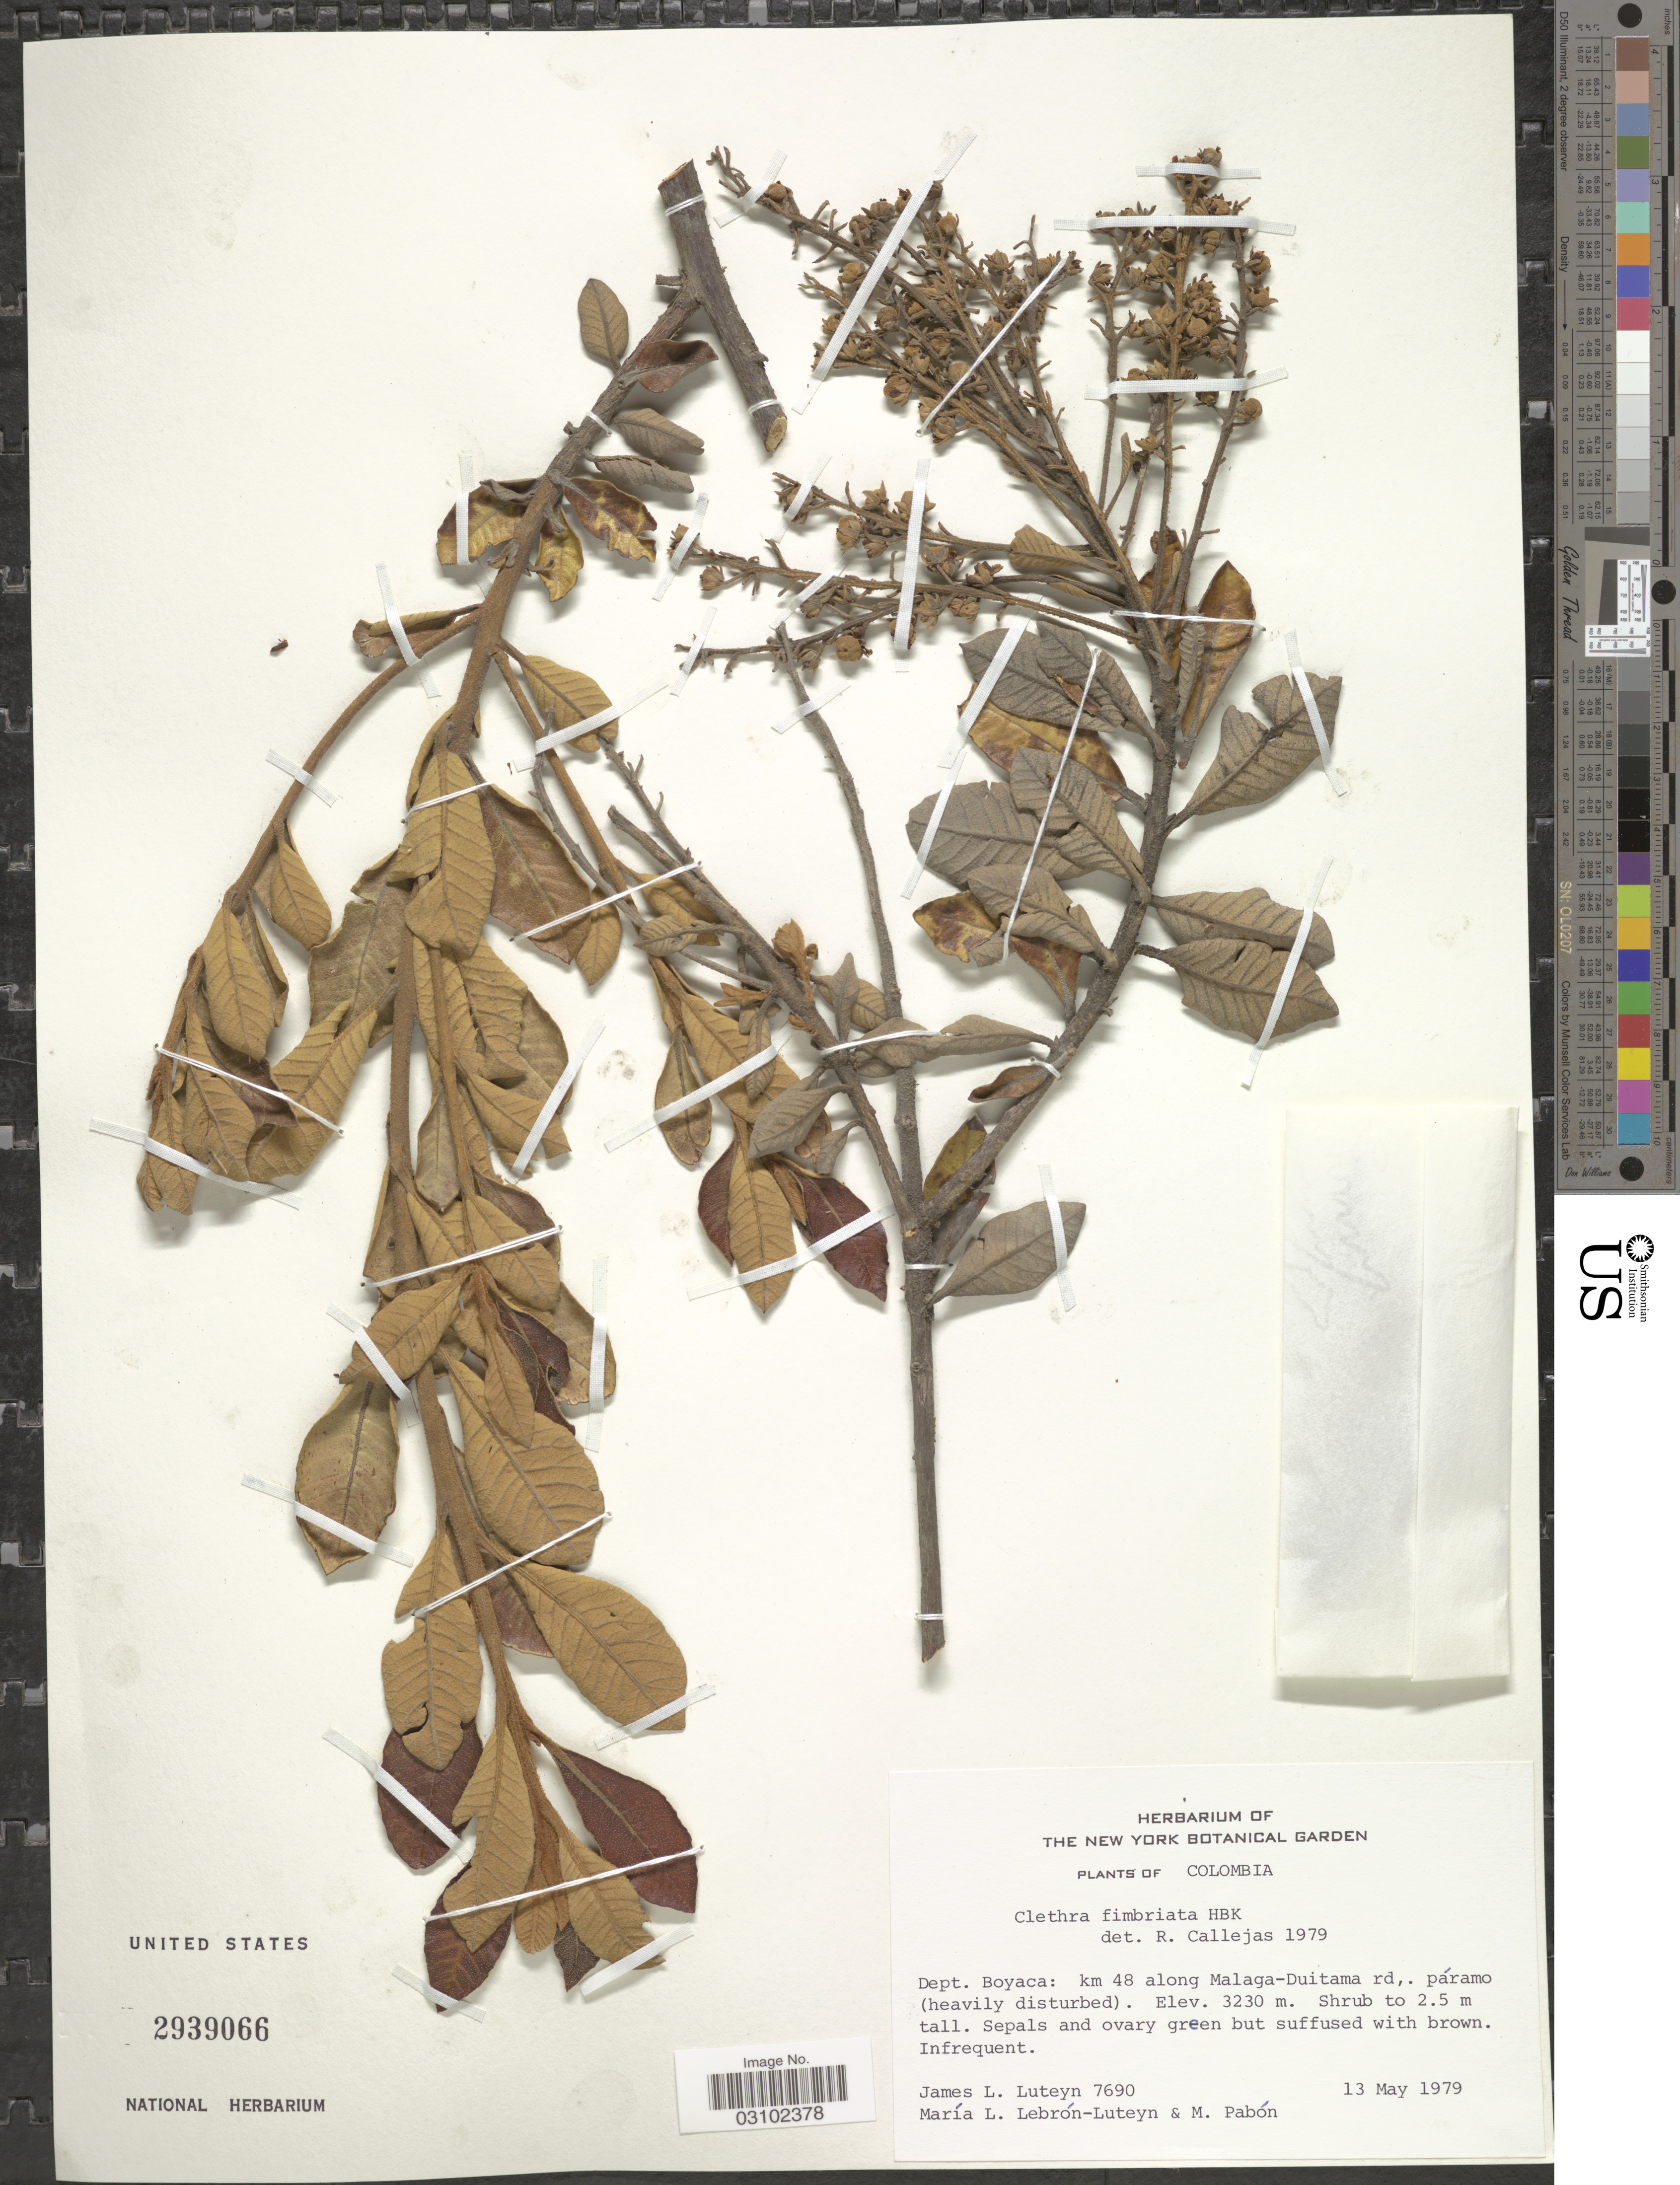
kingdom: Plantae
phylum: Tracheophyta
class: Magnoliopsida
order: Ericales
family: Clethraceae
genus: Clethra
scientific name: Clethra fimbriata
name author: Kunth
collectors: J. Luteyn, M. L. Lebrón-Luteyn & M. Pabon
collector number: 7690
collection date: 1979-05-13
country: Colombia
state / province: Boyacá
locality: Dept. Boyaca: km 48 along Malaga-Duitama rd.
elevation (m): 3230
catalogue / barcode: US 2939066